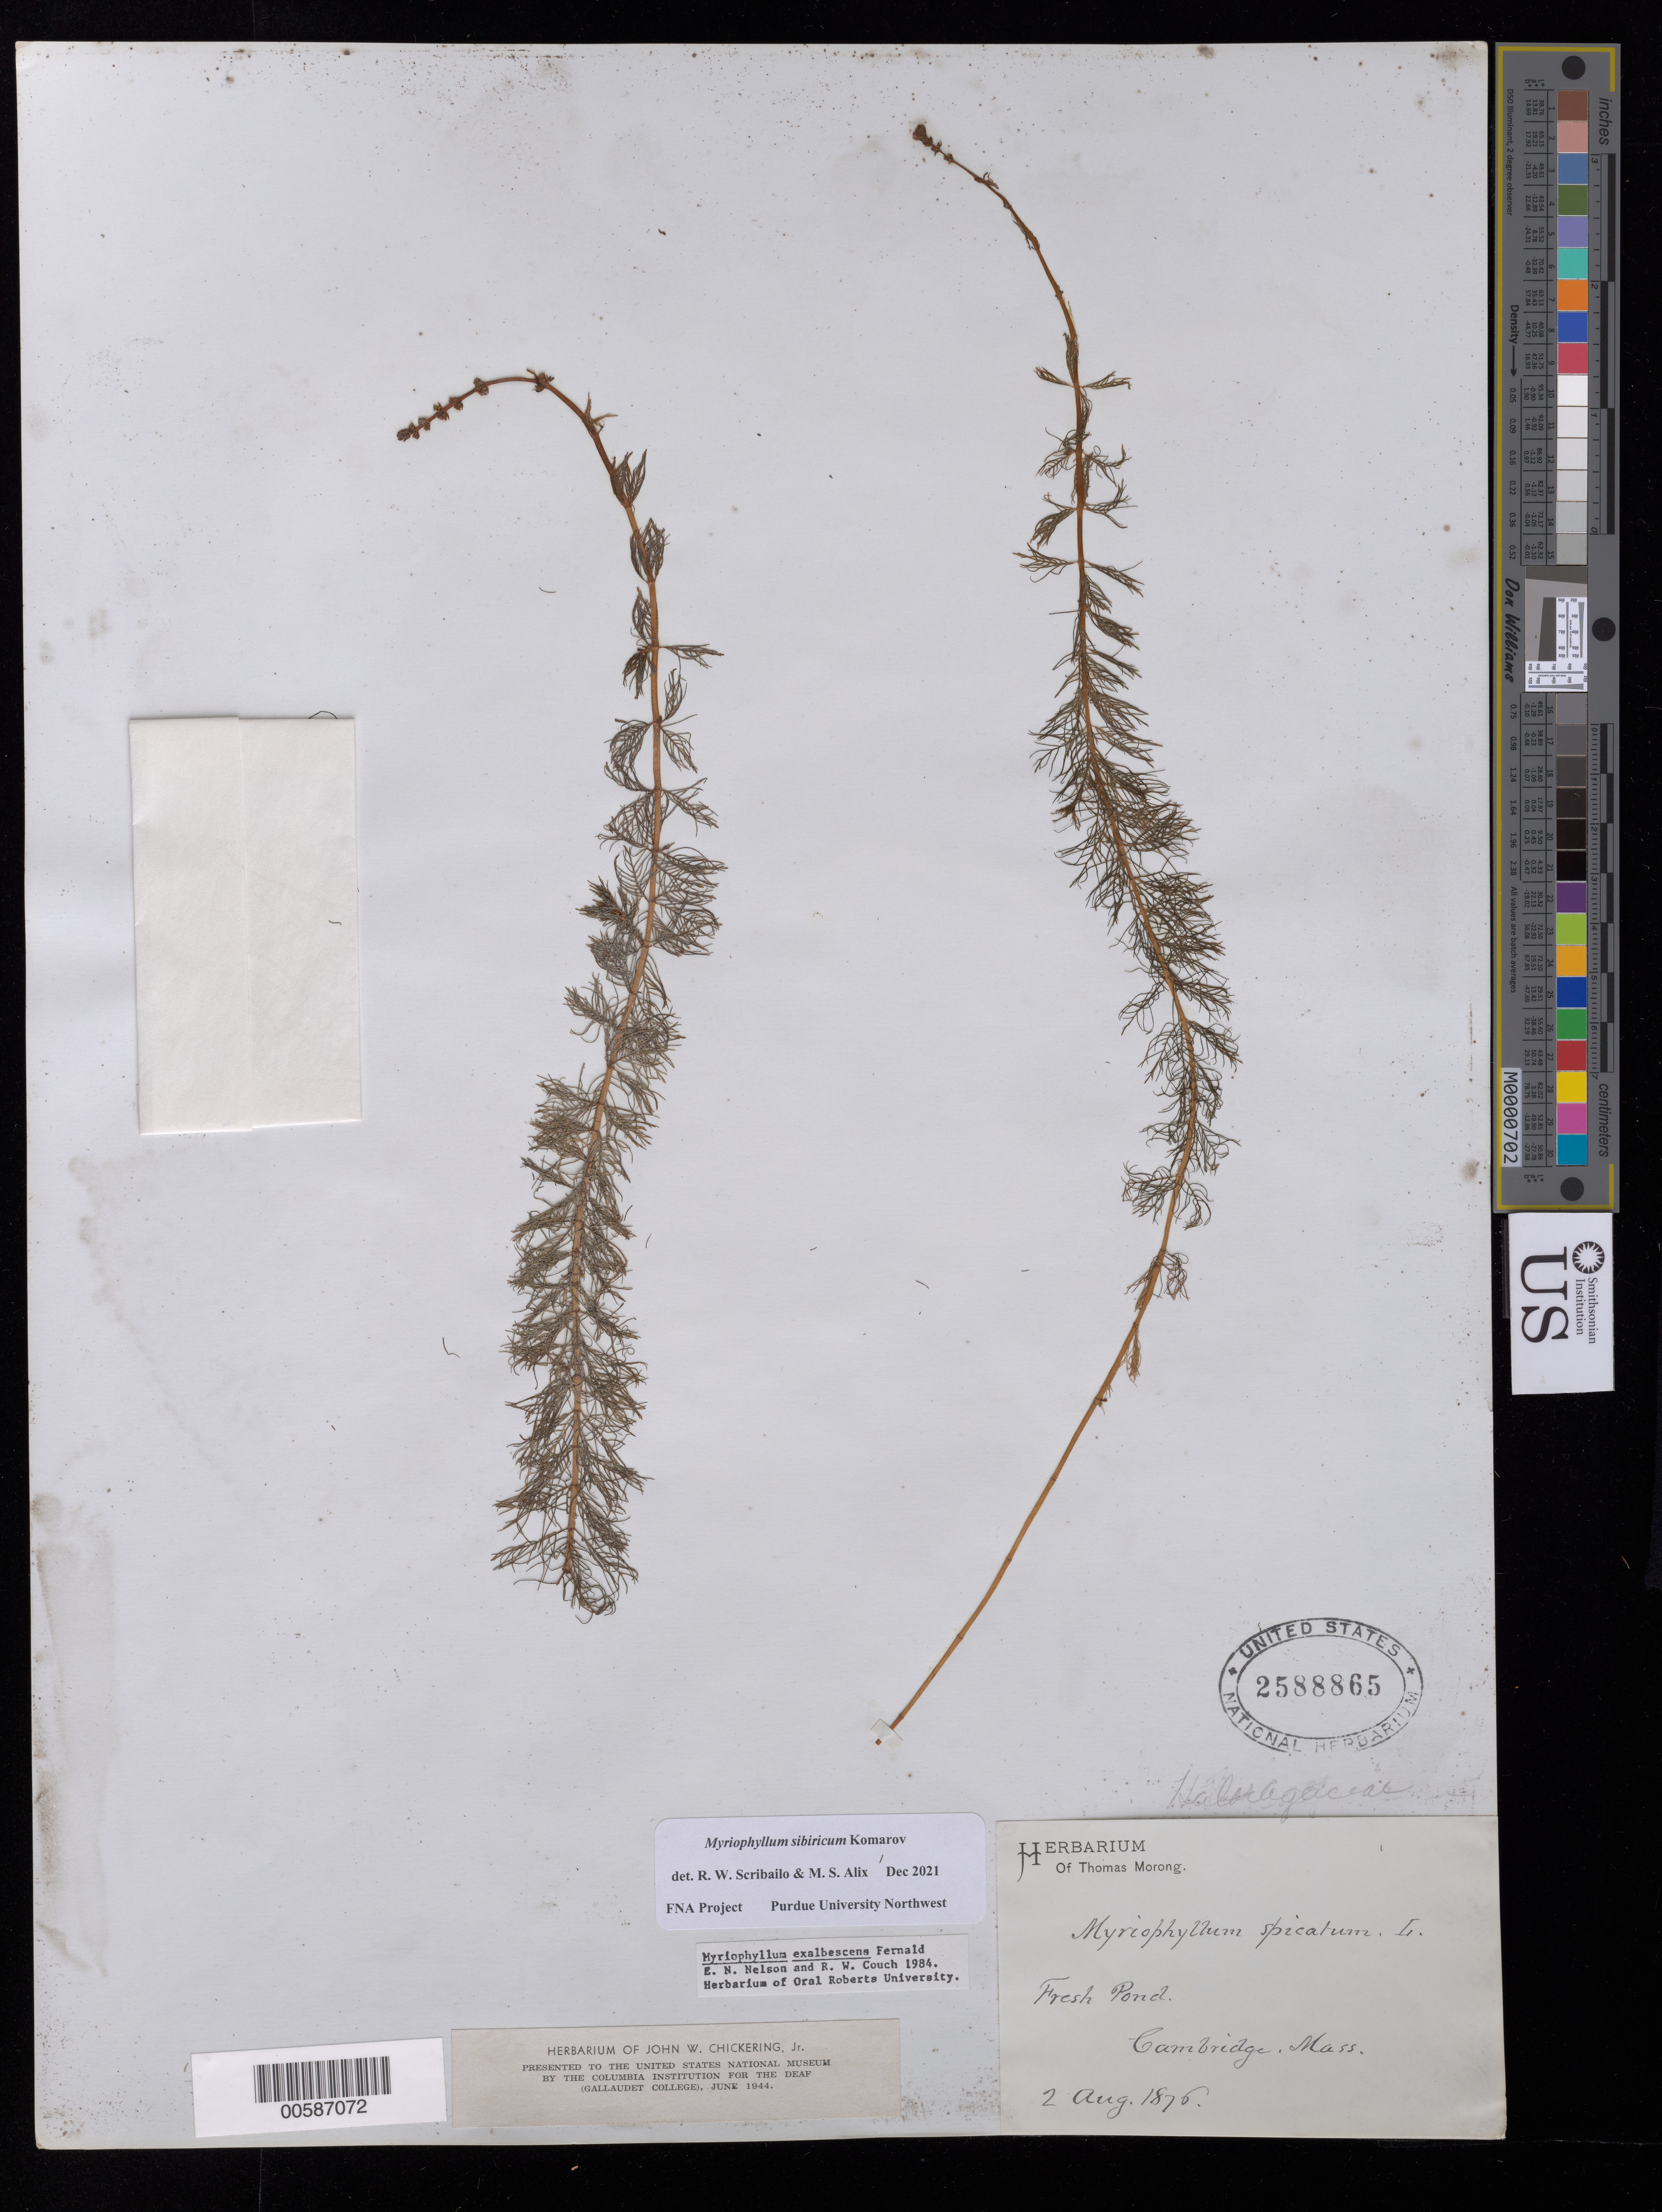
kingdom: Plantae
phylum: Tracheophyta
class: Magnoliopsida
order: Saxifragales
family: Haloragaceae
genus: Myriophyllum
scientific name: Myriophyllum sibiricum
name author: Kom.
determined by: Scribailo, R. W.; Alix, M. S.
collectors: T. Morong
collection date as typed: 02 Aug 1876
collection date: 1876-08-02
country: United States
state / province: Massachusetts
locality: Fresh Pond, Cambridge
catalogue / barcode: US 2588865